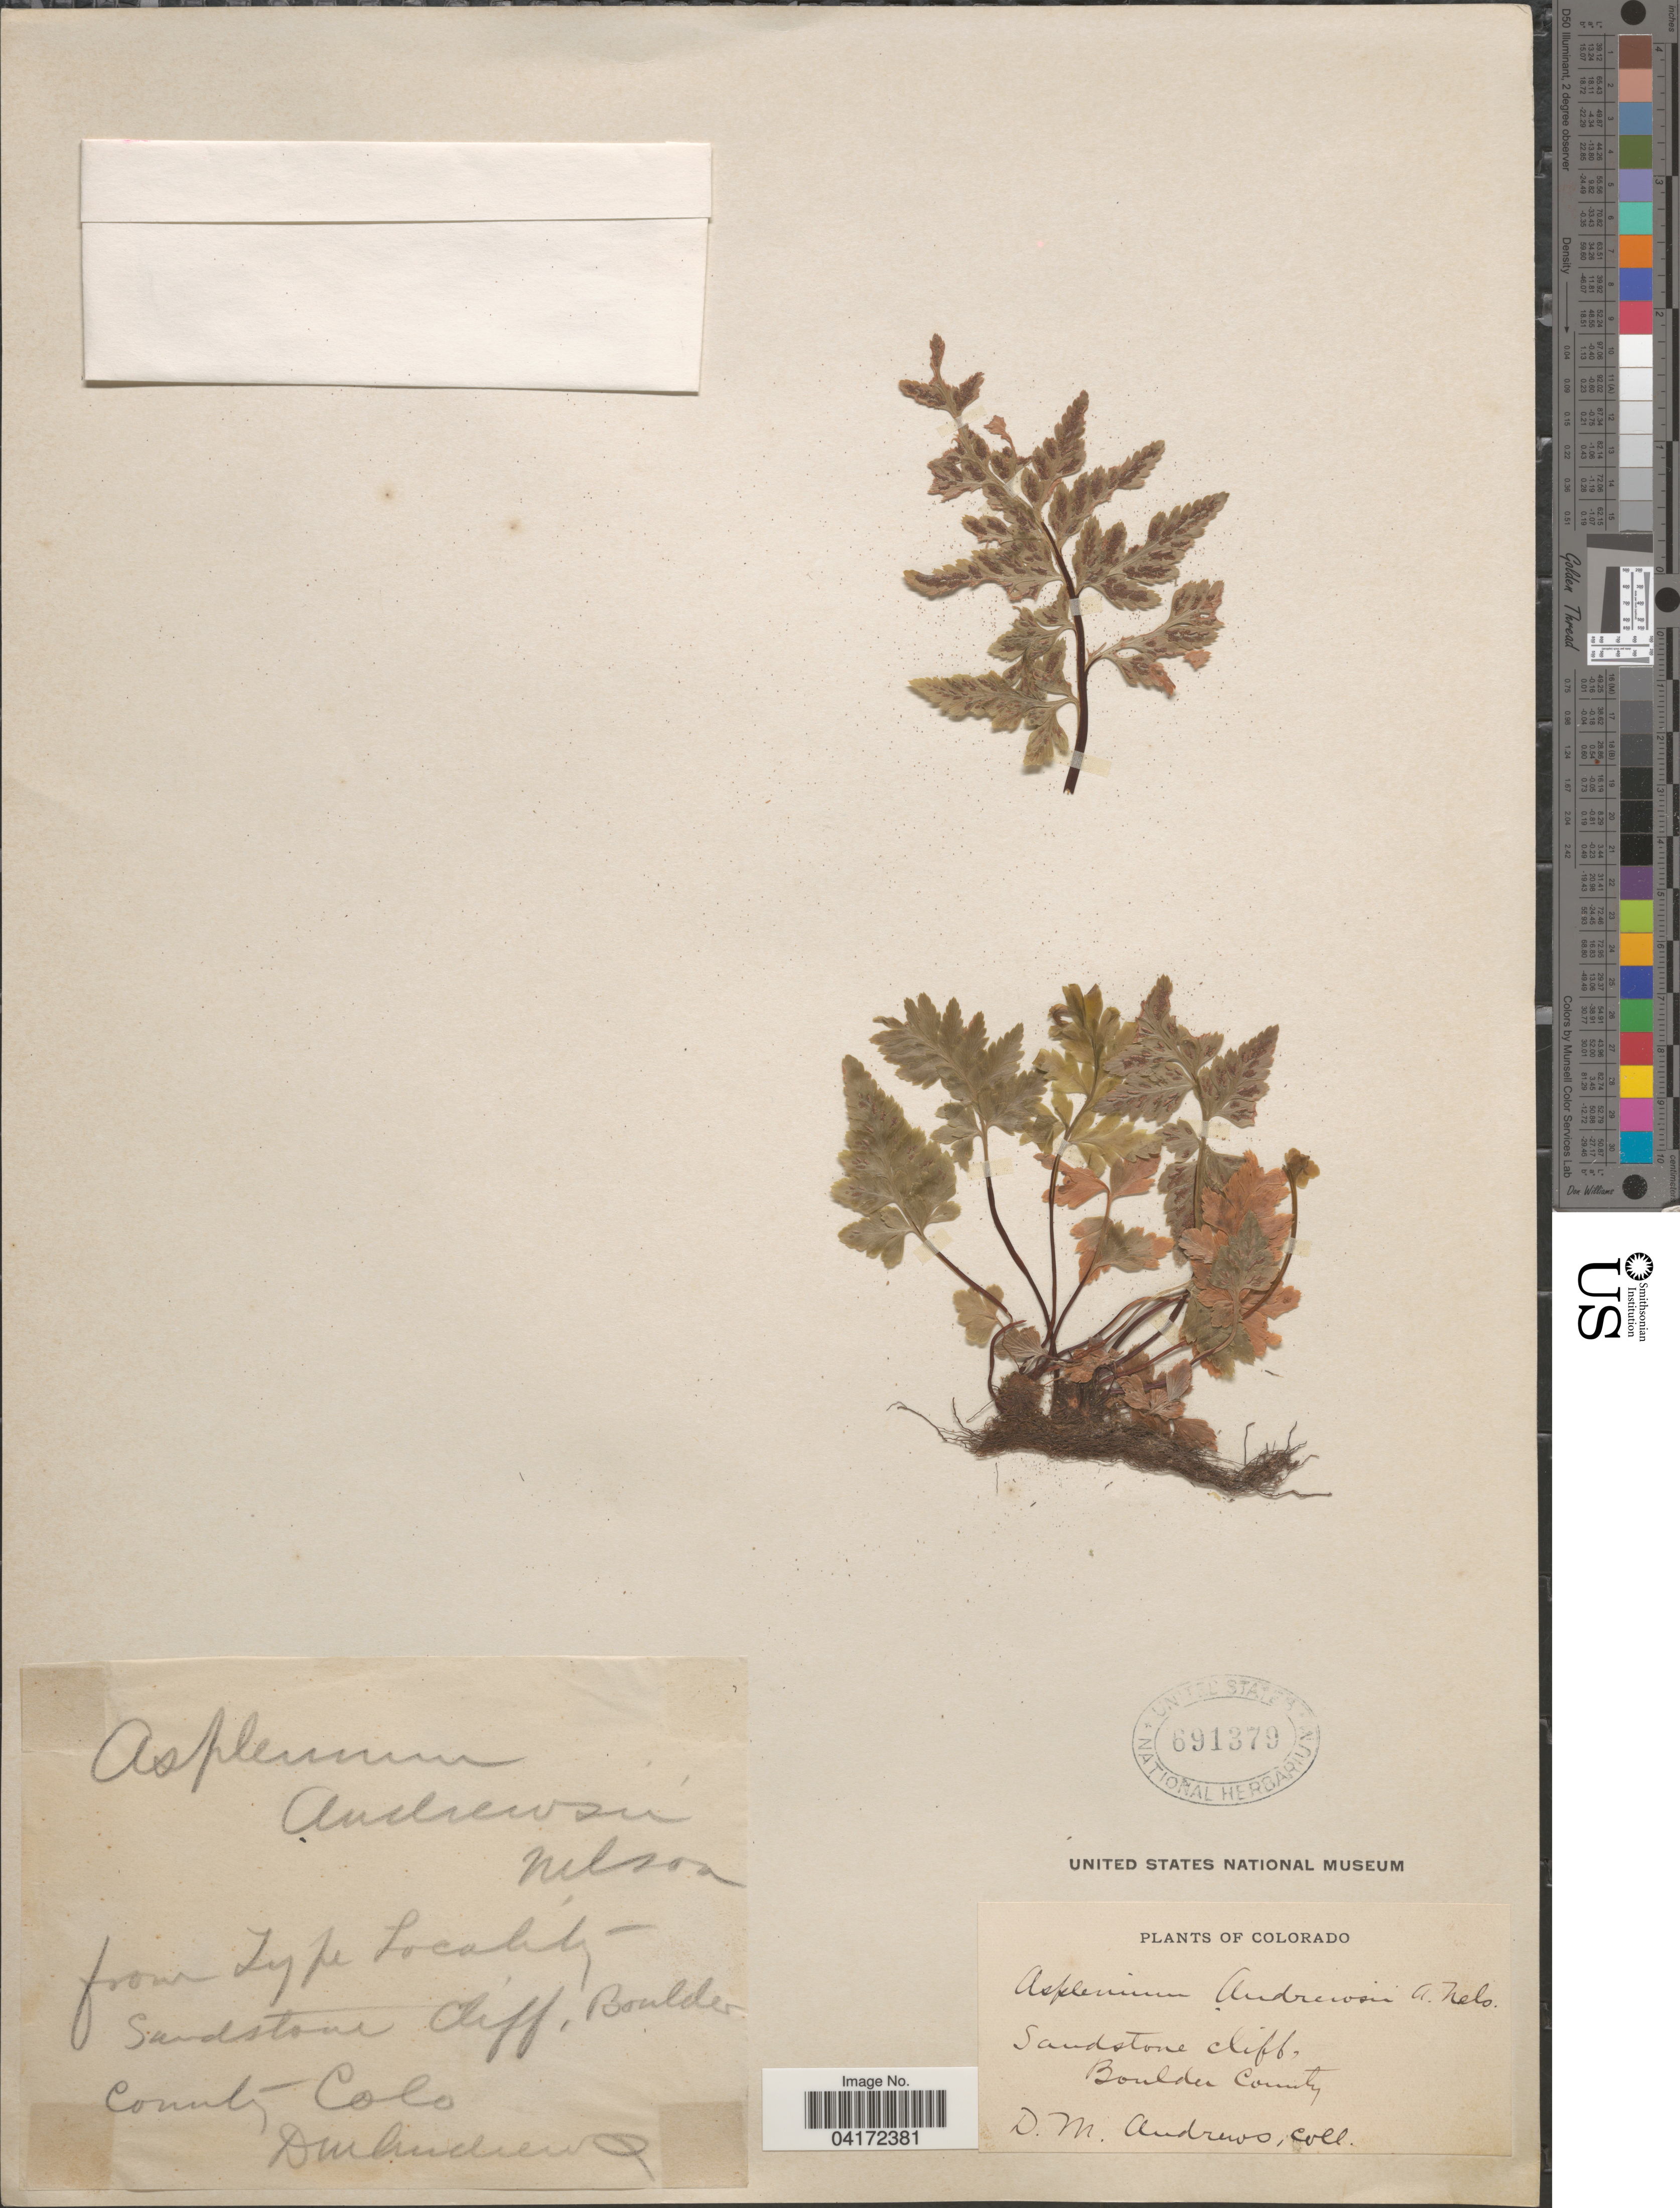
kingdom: Plantae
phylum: Tracheophyta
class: Polypodiopsida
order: Polypodiales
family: Aspleniaceae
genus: Asplenium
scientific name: Asplenium andrewsii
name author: A. Nelson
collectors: D. M. Andrews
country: United States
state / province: Colorado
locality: Sandstone cliff, Boulder County.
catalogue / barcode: US 691379